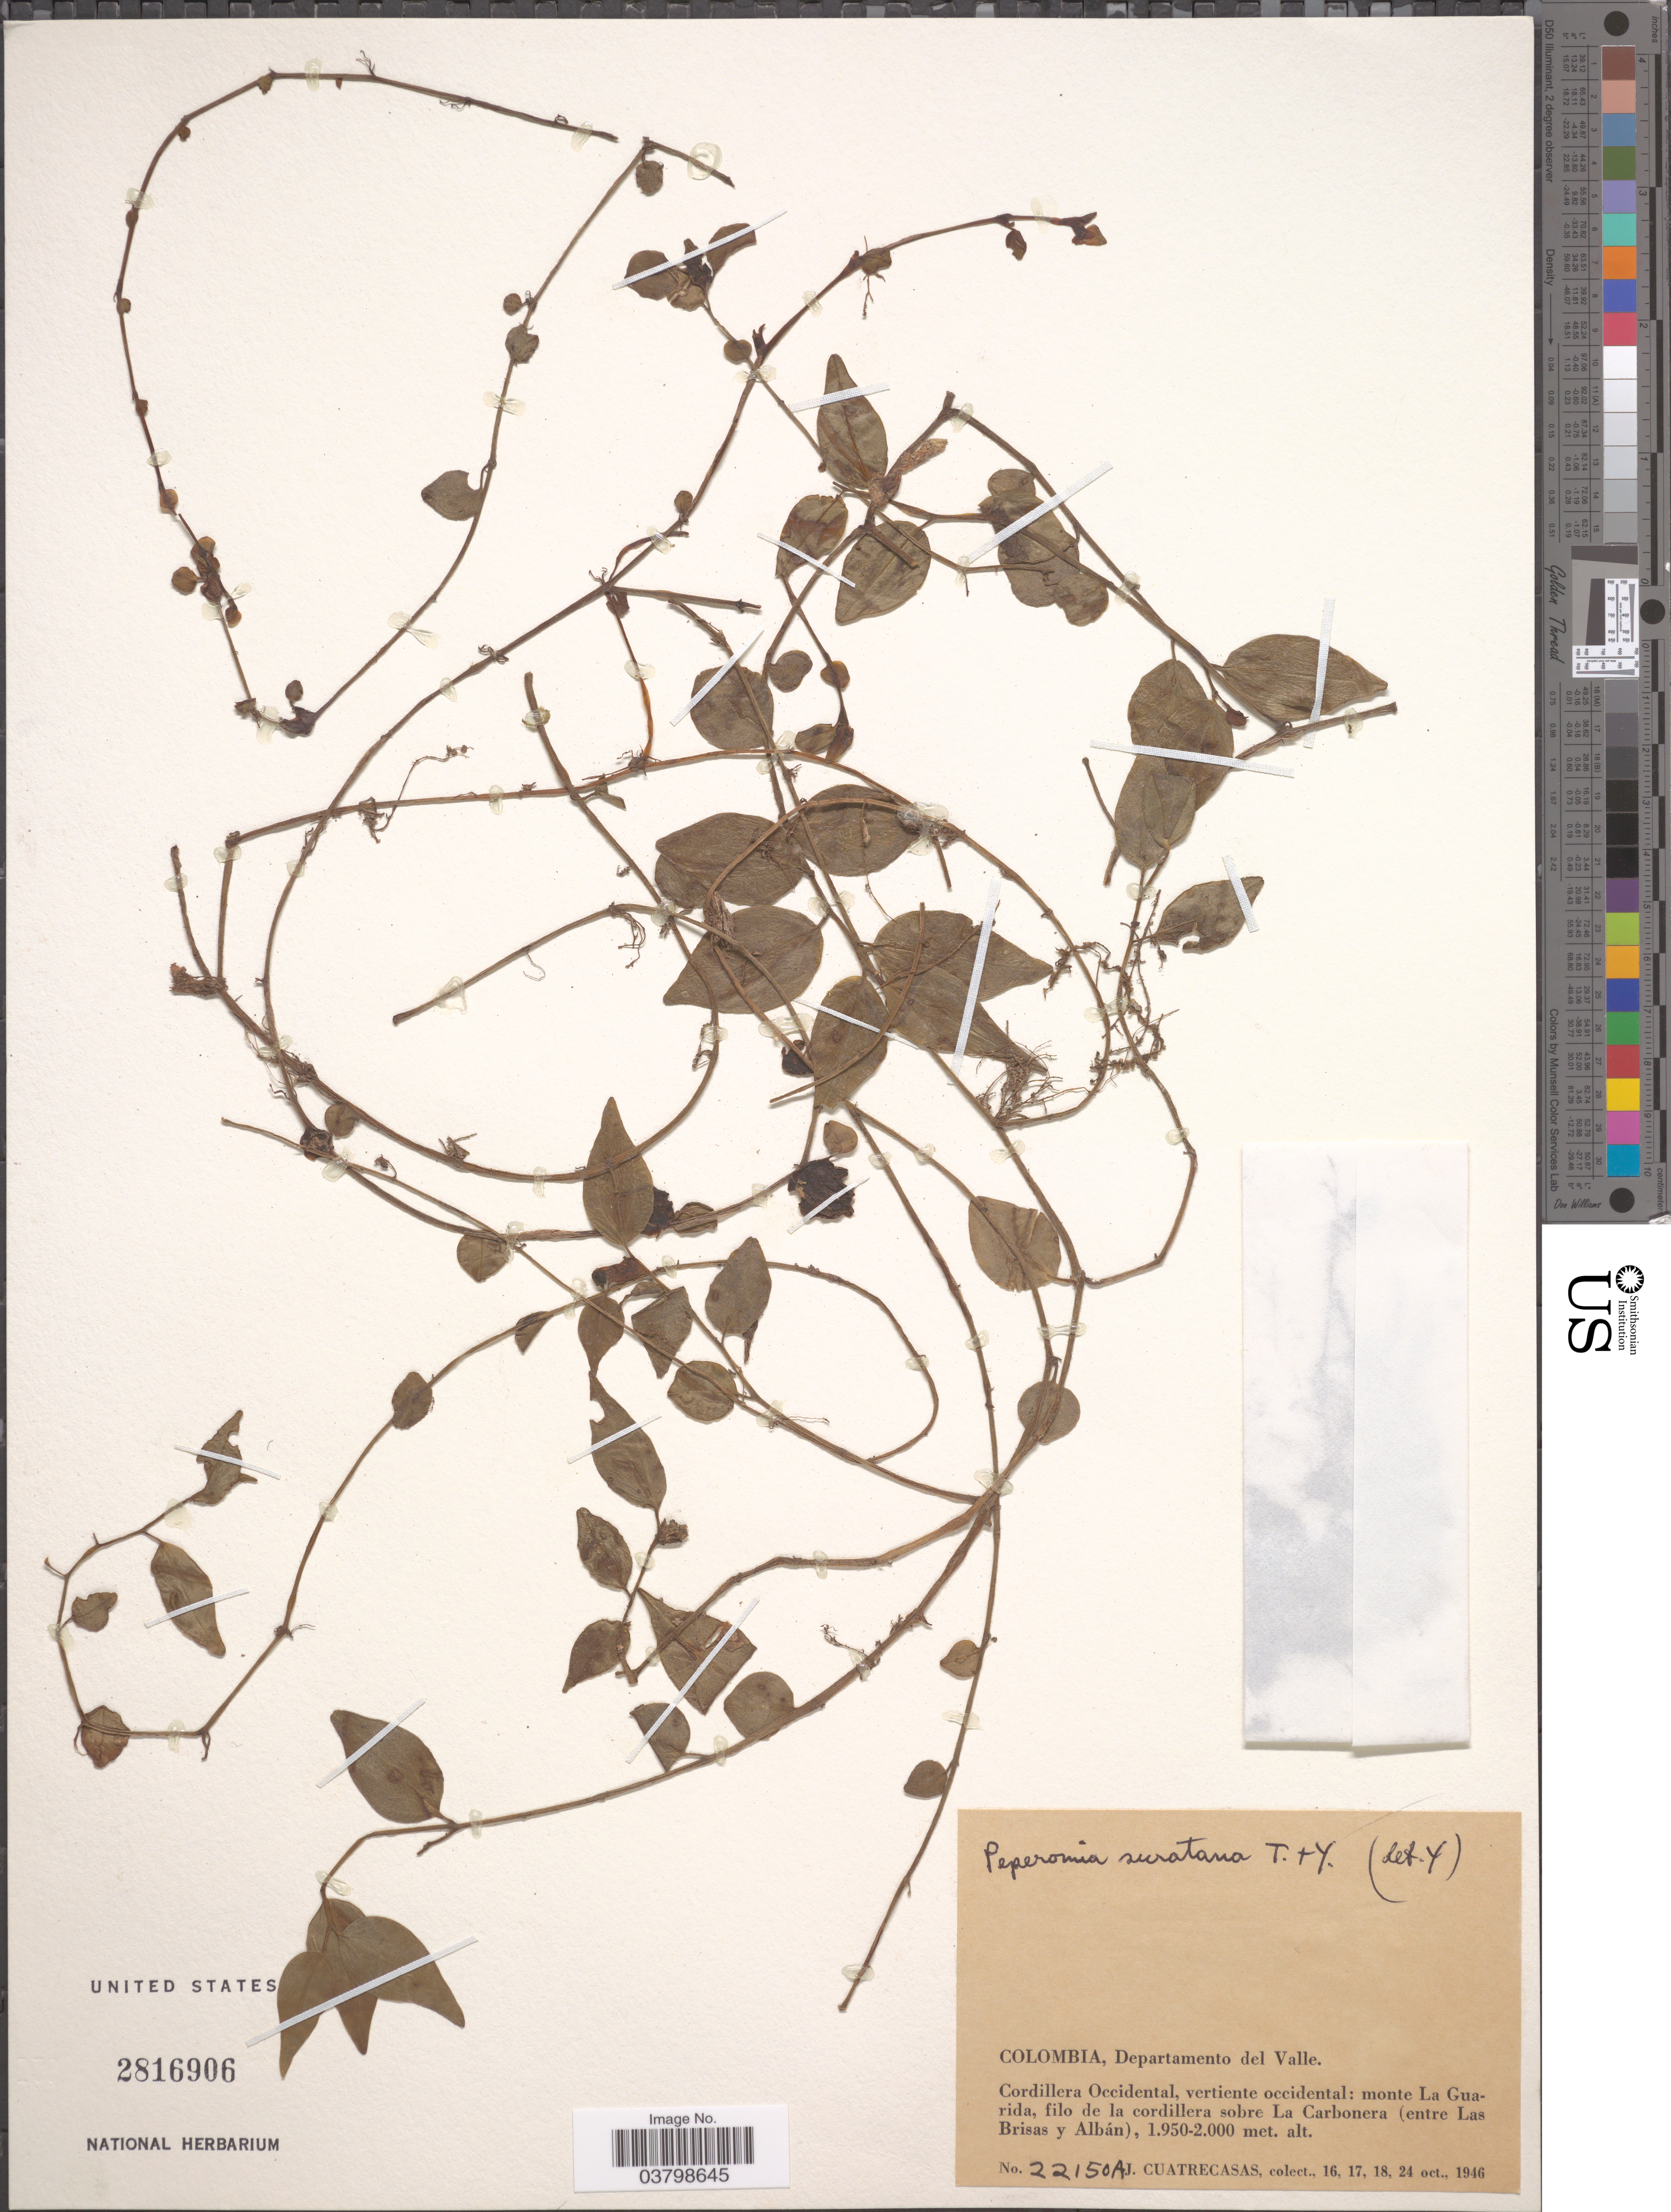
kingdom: Plantae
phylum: Tracheophyta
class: Magnoliopsida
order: Piperales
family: Piperaceae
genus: Peperomia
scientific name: Peperomia suratana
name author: Trel. & Yunck.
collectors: J. Cuatrecasas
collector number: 22150A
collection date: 1946-10-16/1946-10-24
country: Colombia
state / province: Valle del Cauca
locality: Departamento del Valle. Cordillera Occidental, vertiente occidental: monte La Guarida, filo de la cordillera sobre La Carbonera (entre Las Brisas y Albán).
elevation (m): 1950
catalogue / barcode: US 2816906